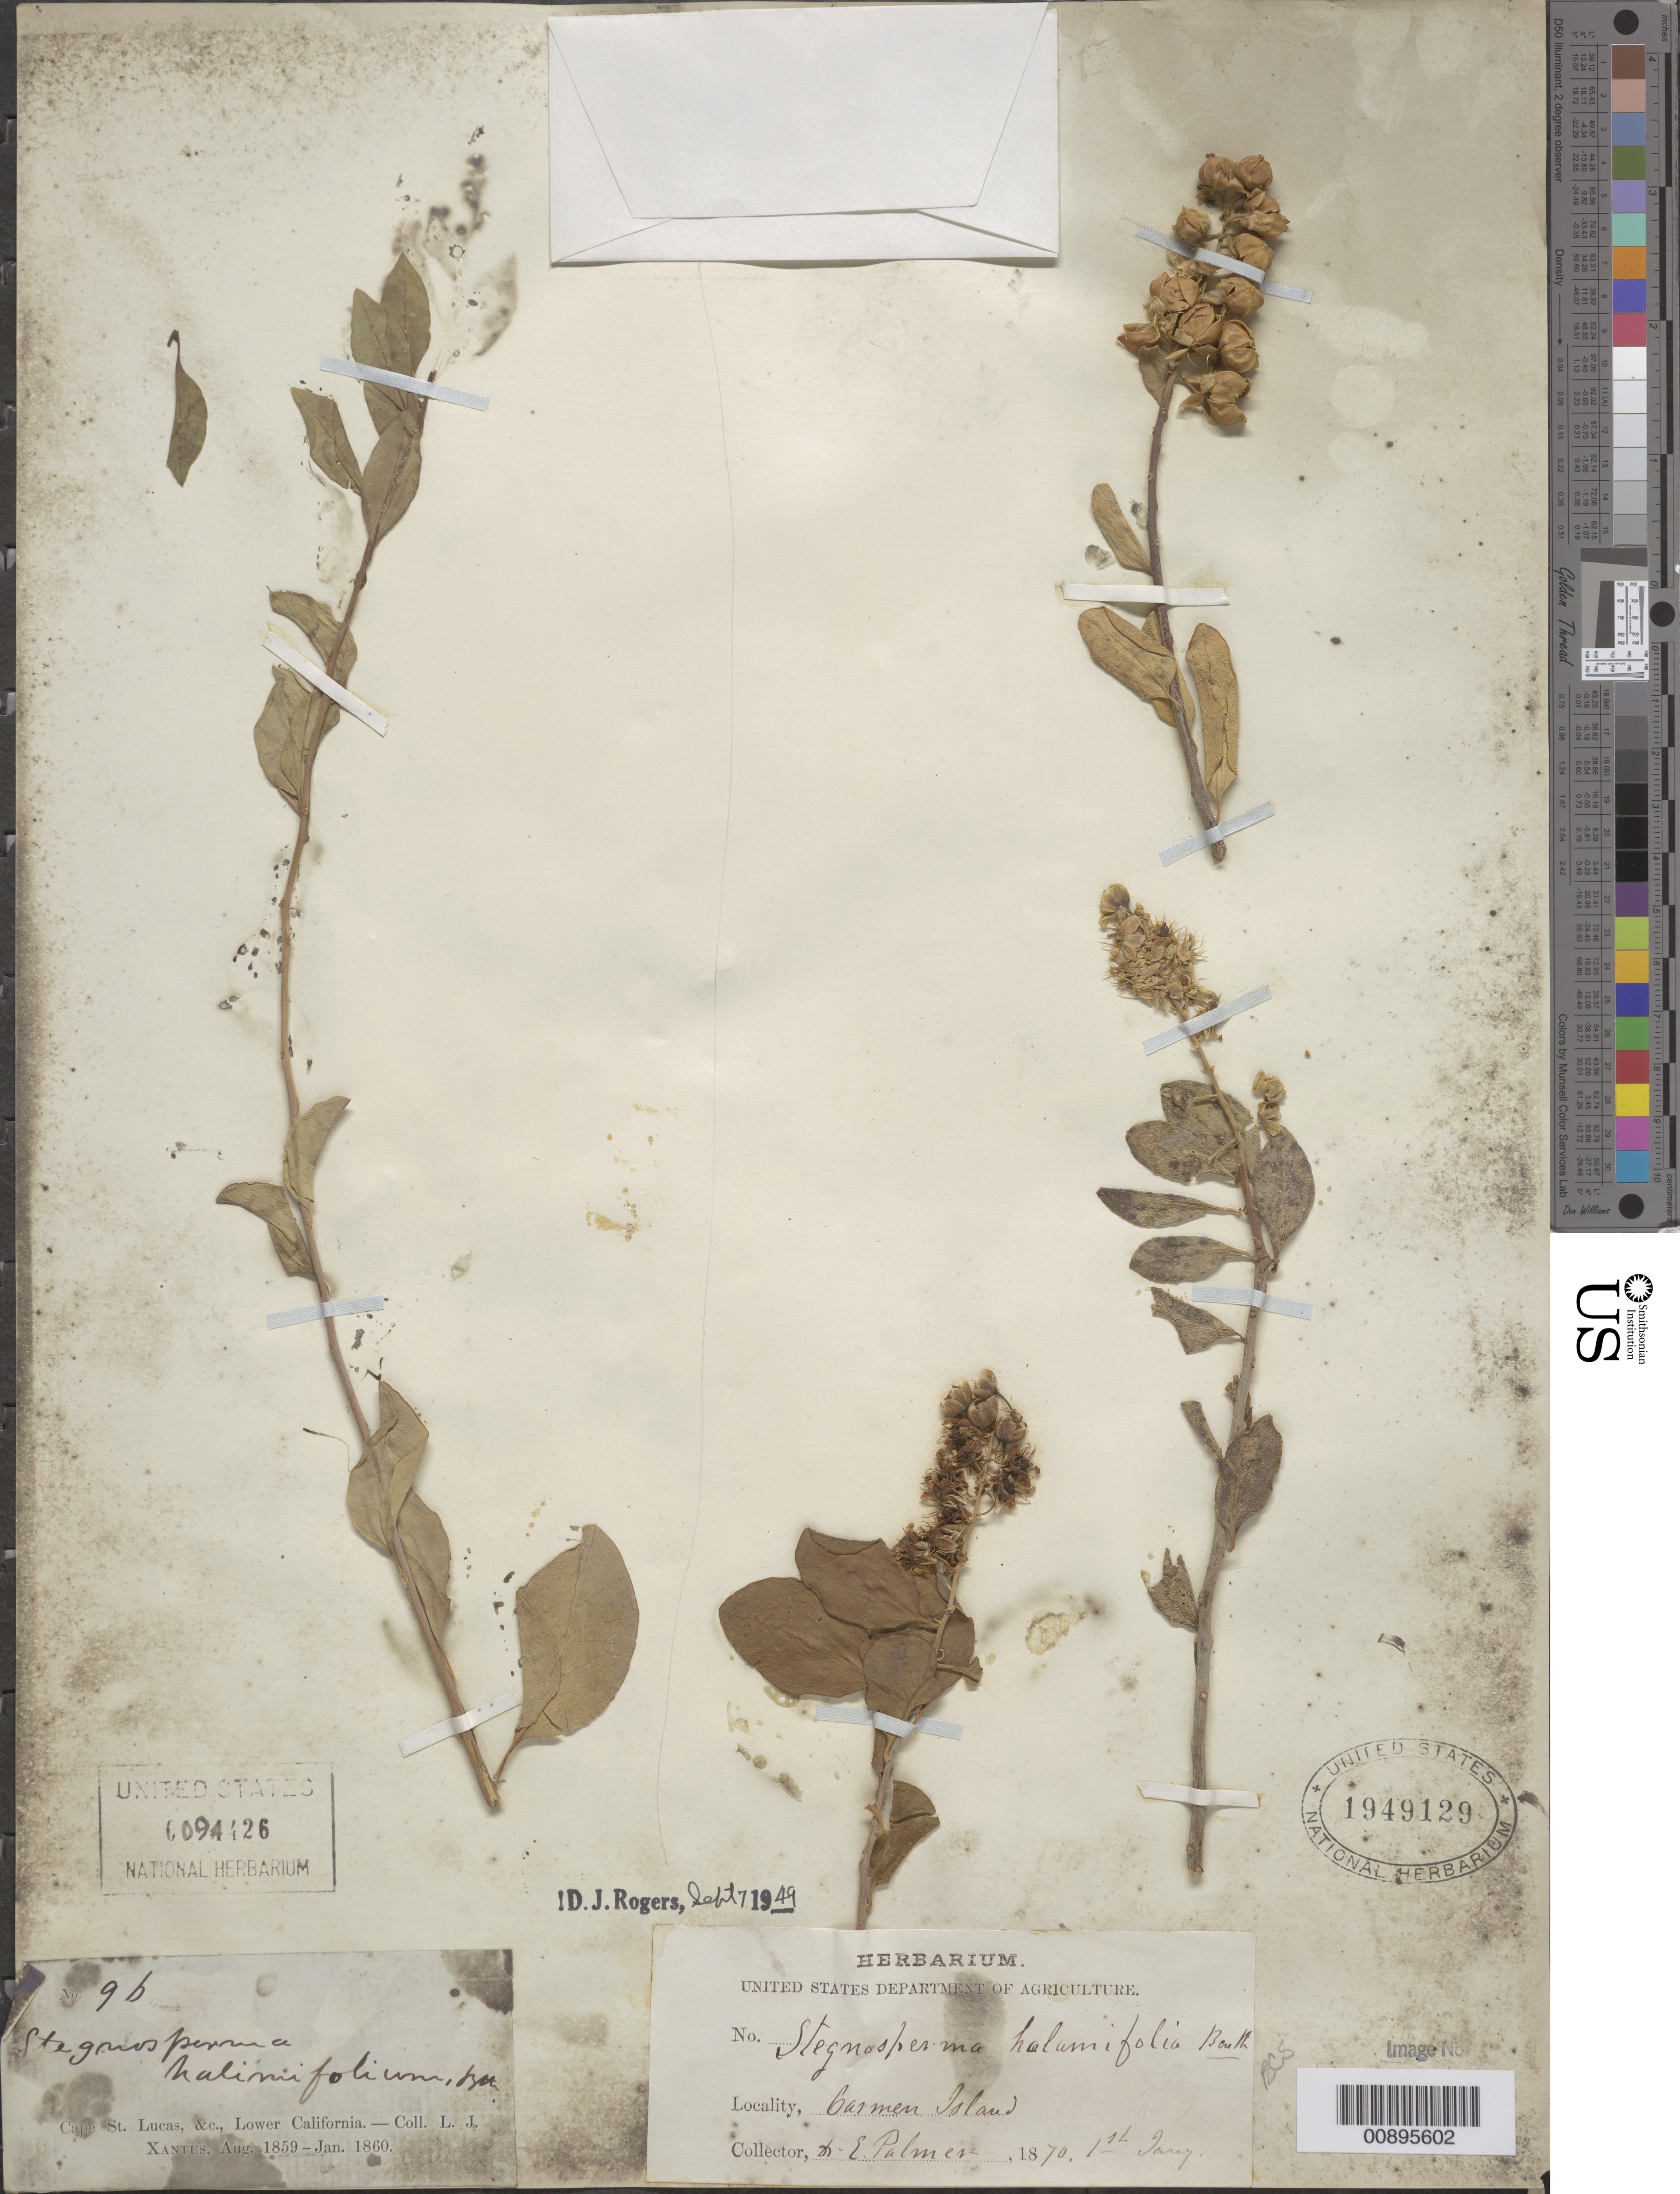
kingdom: Plantae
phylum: Tracheophyta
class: Magnoliopsida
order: Caryophyllales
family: Stegnospermataceae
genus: Stegnosperma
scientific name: Stegnosperma halimifolium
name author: Benth.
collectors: E. Palmer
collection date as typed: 01 Jan 1870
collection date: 1870-01-01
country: Mexico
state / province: Baja California Sur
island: Carmen I.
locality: Carmen Island, Baja California Sur.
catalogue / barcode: US 1949129